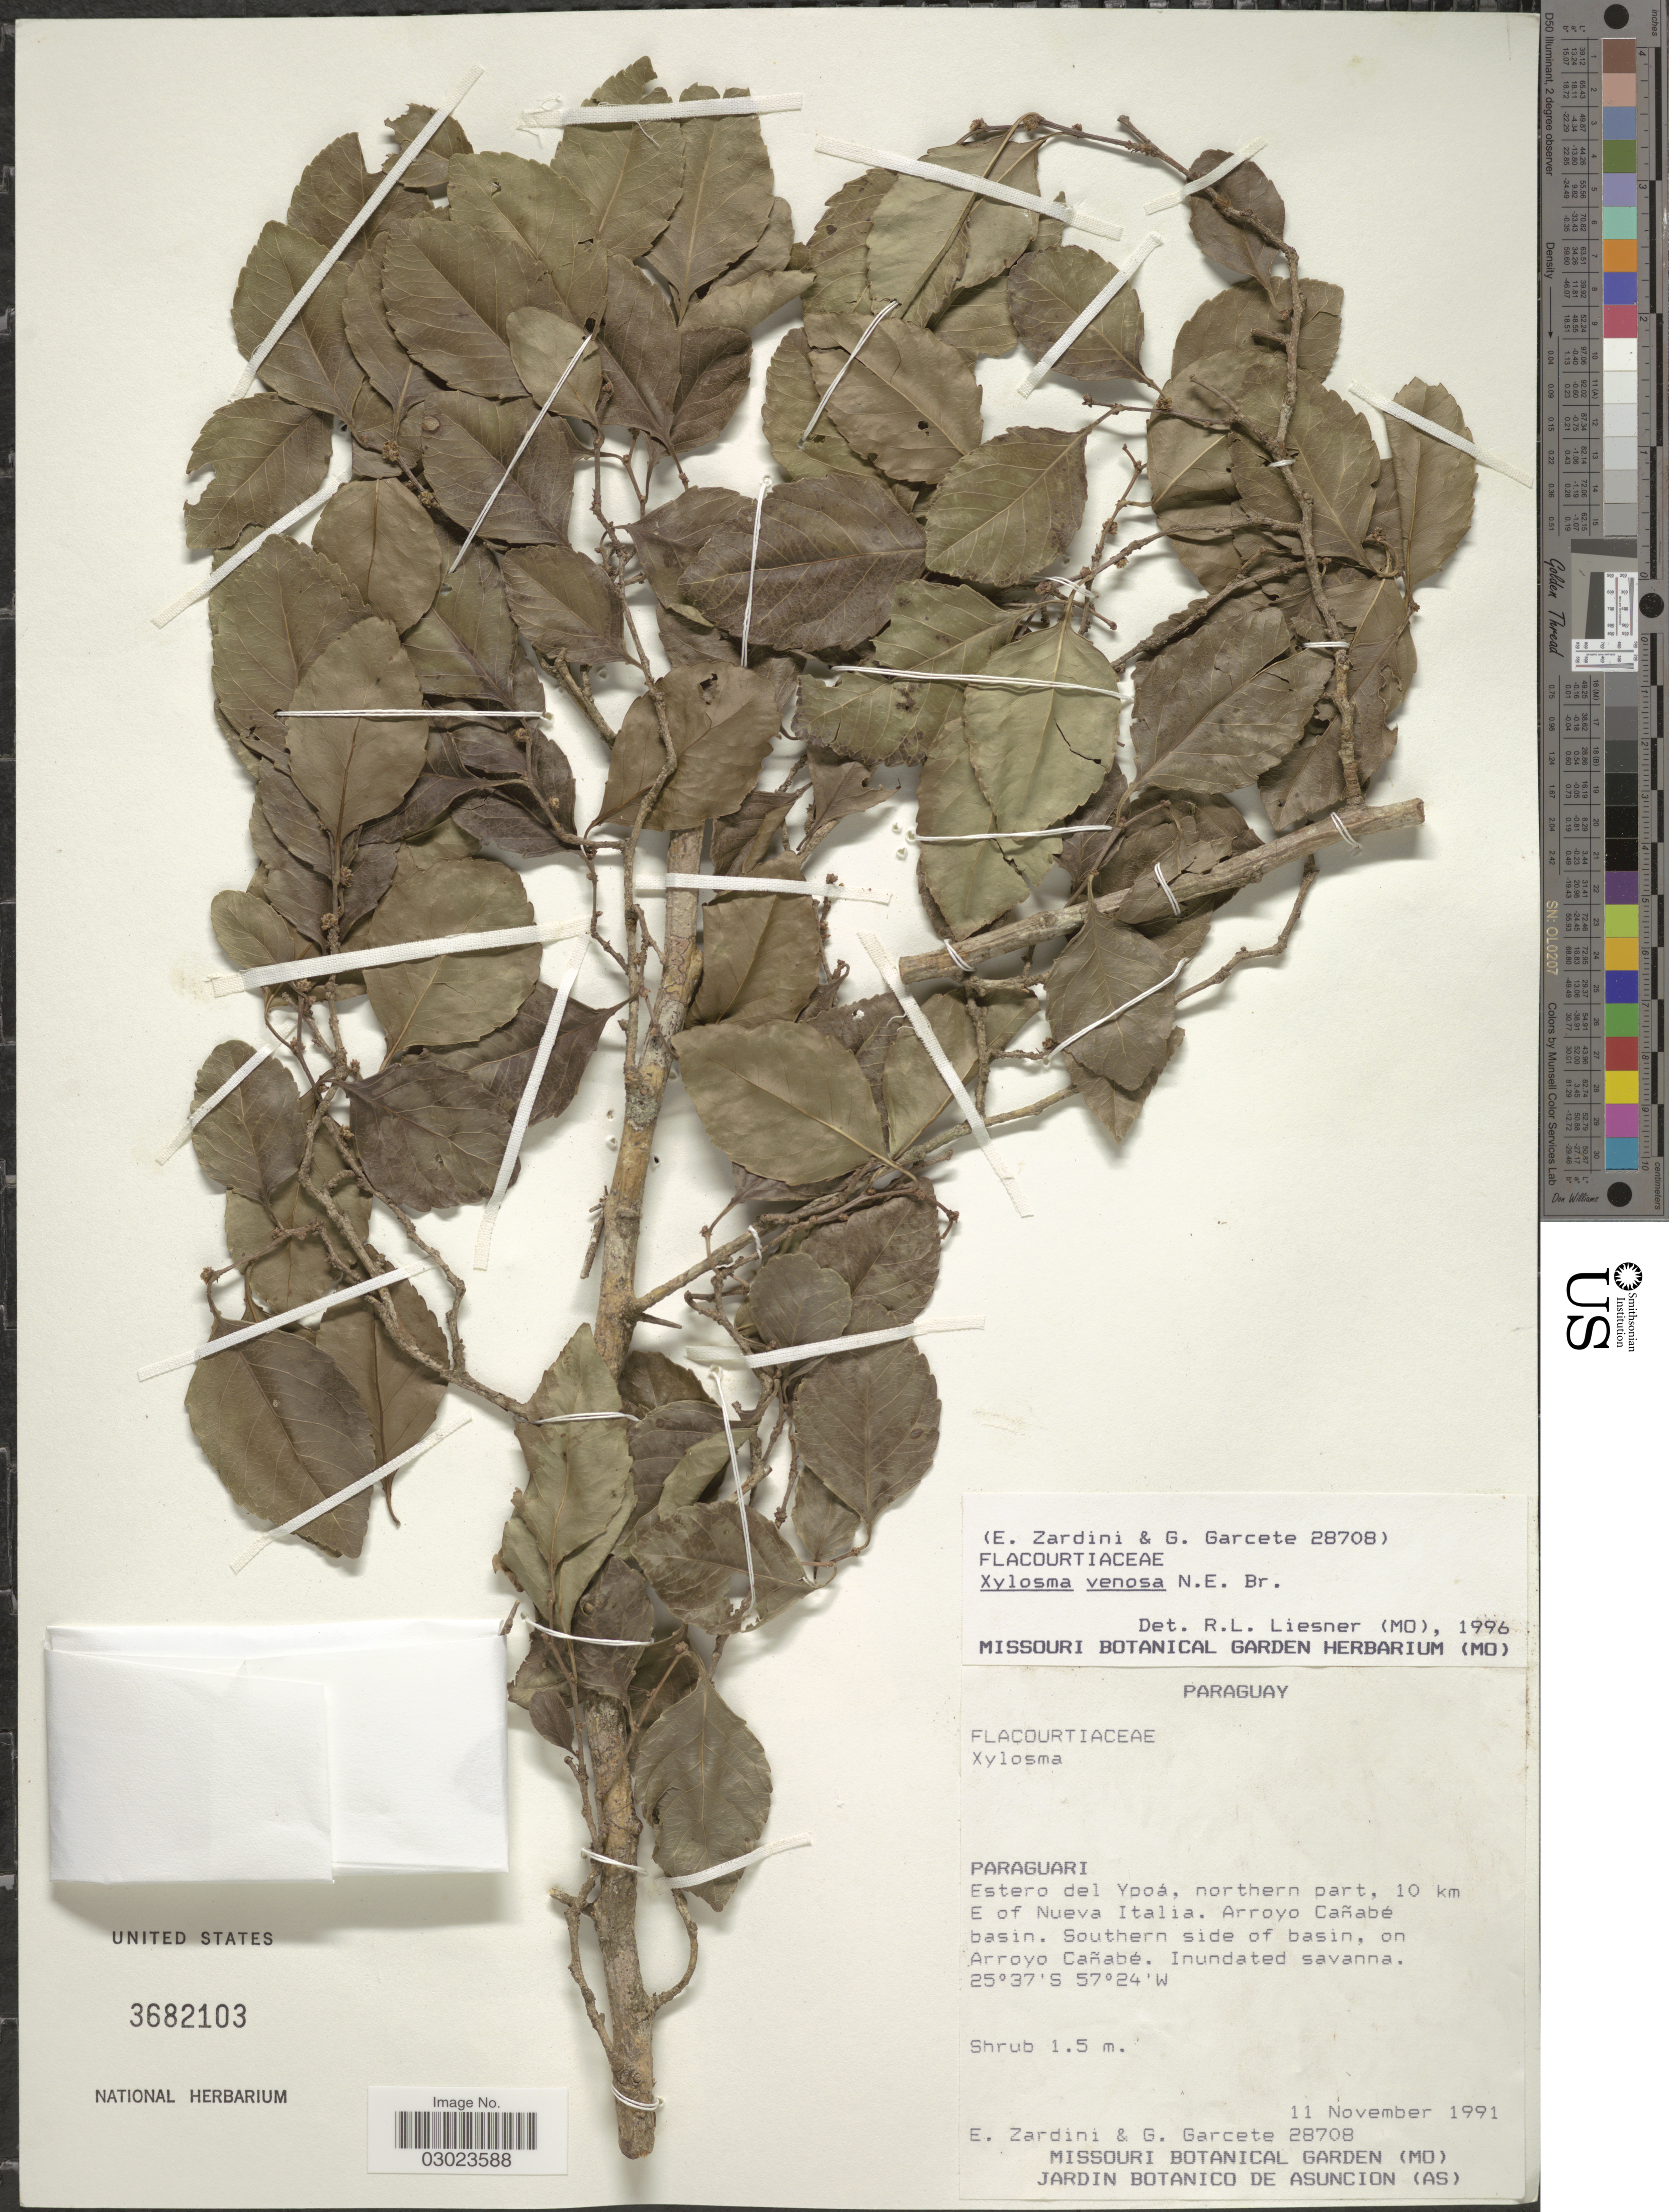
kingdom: Plantae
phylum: Tracheophyta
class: Magnoliopsida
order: Malpighiales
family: Salicaceae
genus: Xylosma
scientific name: Xylosma venosa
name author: N.E. Br.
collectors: E. Zardini & G. Garcete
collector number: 28708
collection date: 1991-11-11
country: Paraguay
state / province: Paraguari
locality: Estero del Ypoá, northern part, 10 km E of Nueva Italia, Arroyo Cañabé basin, Southern side of basin, on Arroyo Cañabé.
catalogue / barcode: US 3682103